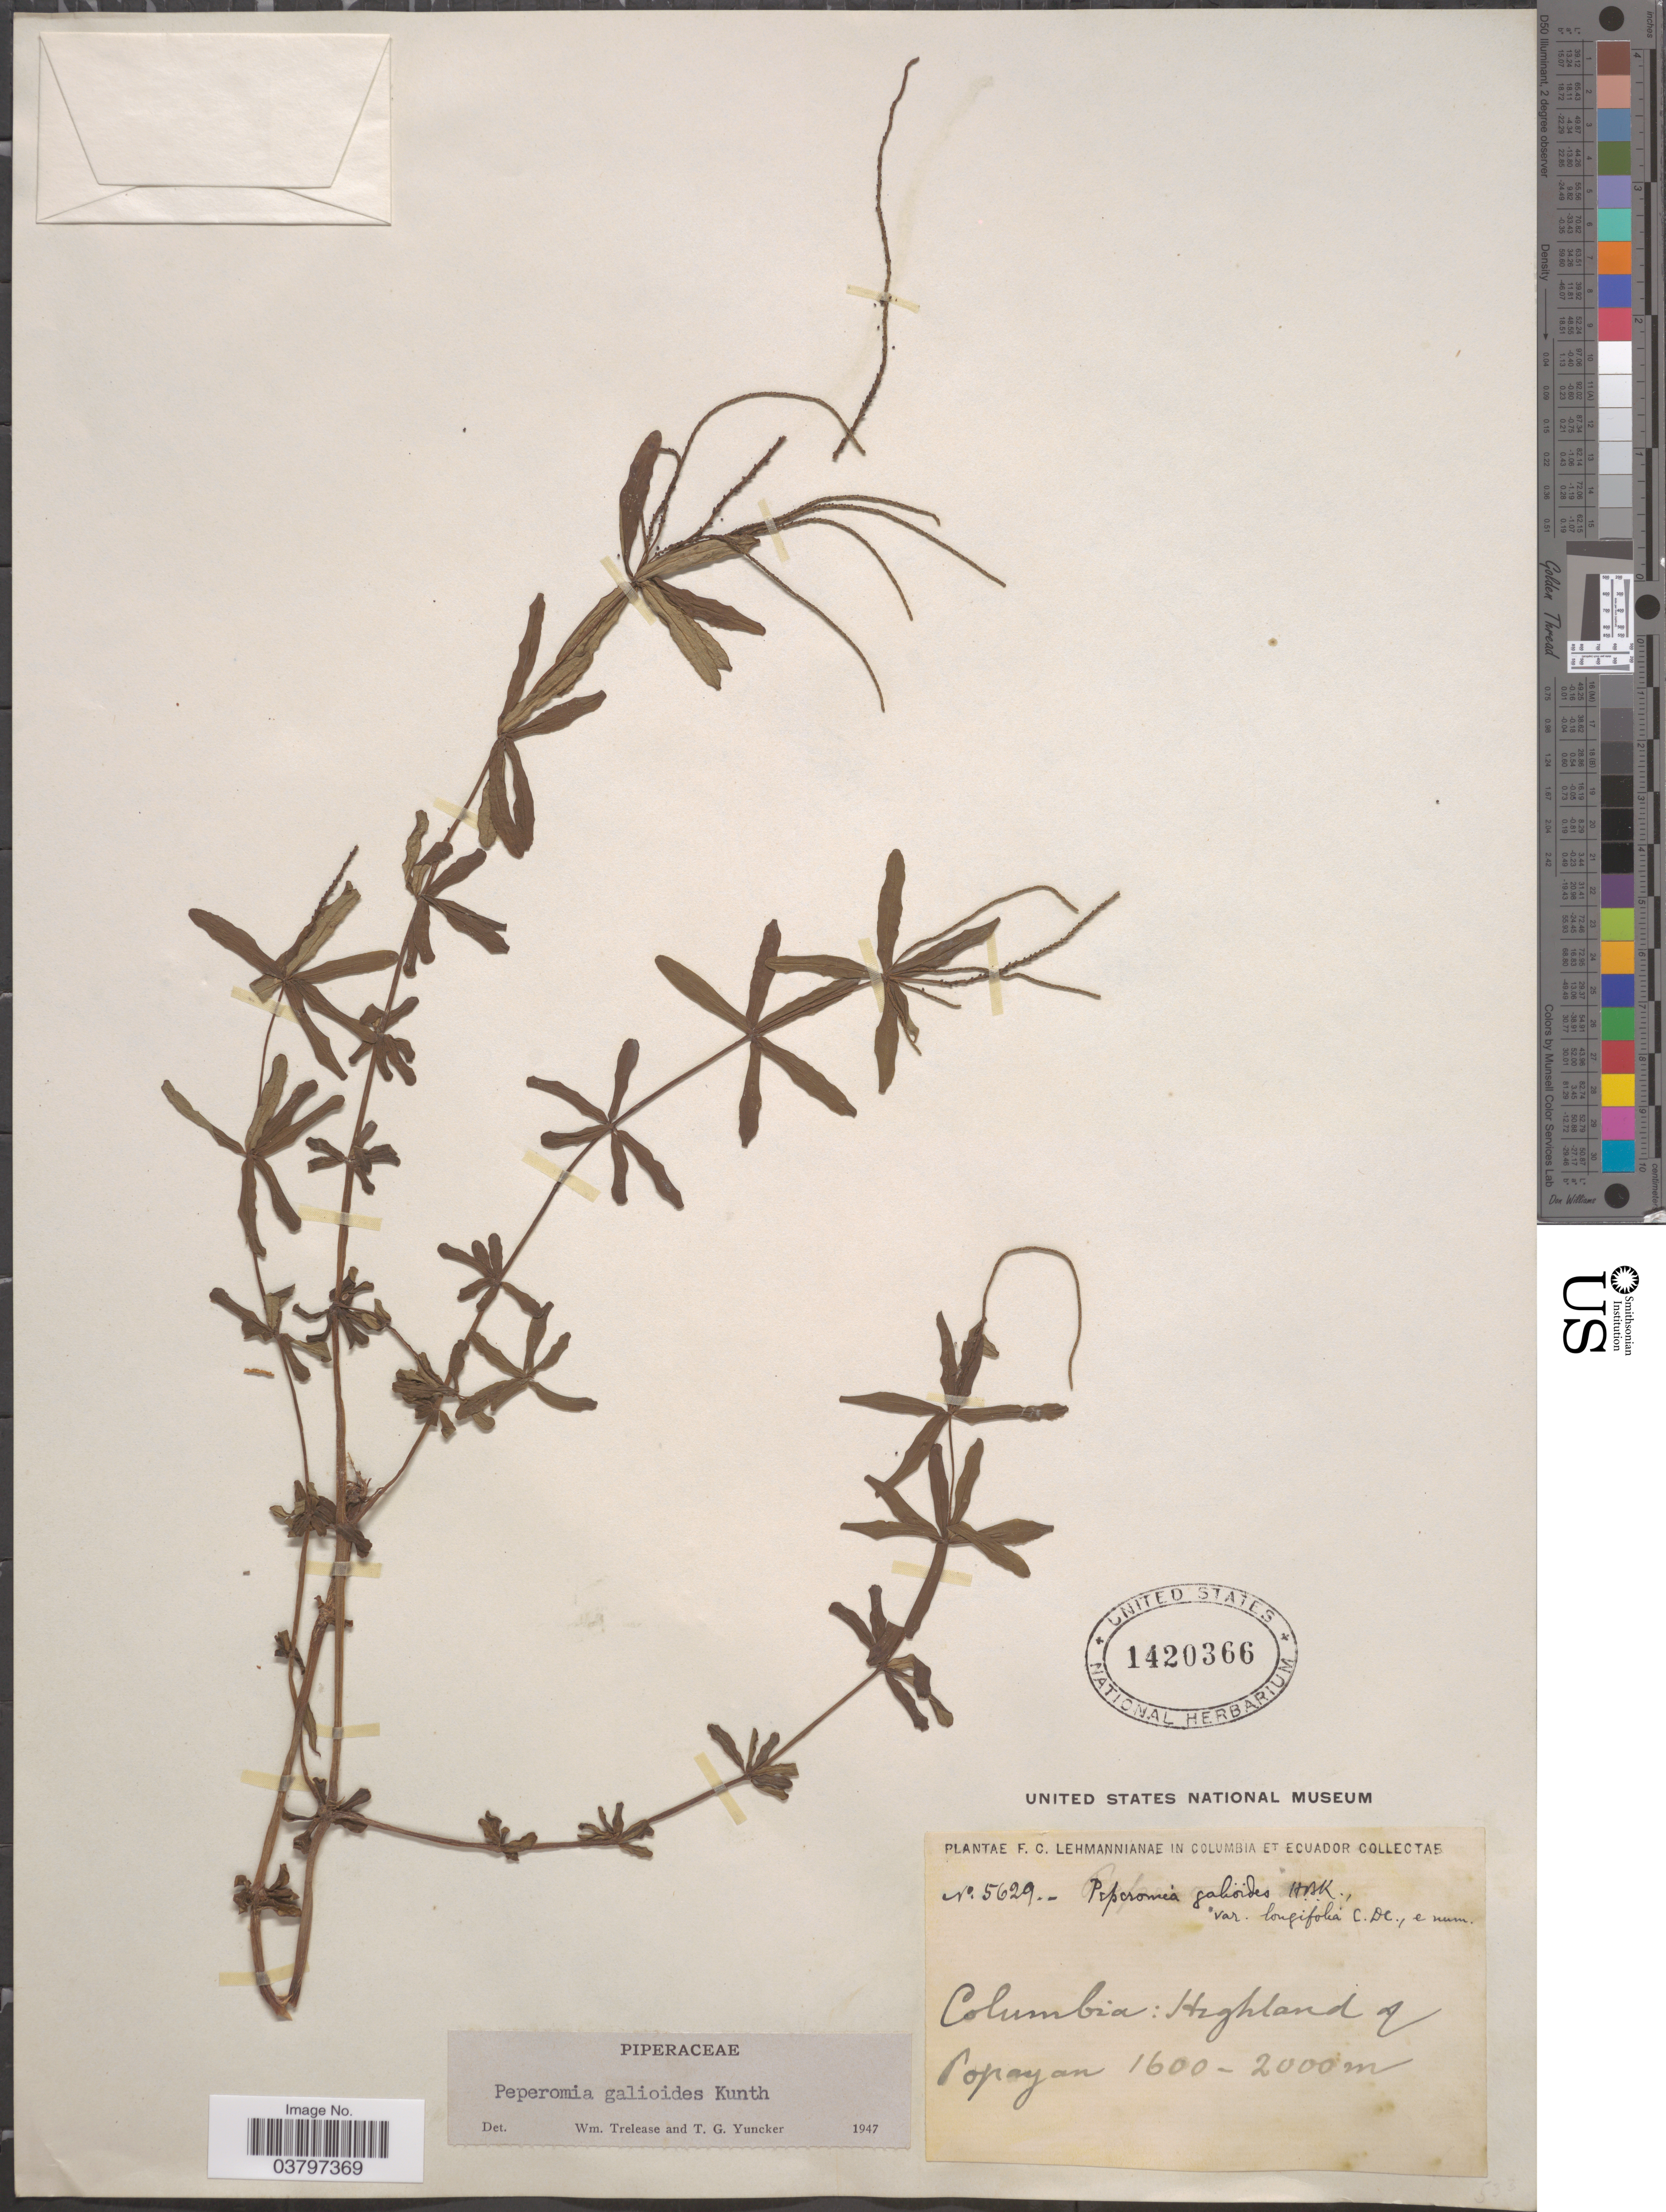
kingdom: Plantae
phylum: Tracheophyta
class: Magnoliopsida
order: Piperales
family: Piperaceae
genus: Peperomia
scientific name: Peperomia galioides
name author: Kunth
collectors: F. C. Lehmann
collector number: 5629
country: Colombia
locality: Highland of Popayan.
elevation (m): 1600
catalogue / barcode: US 1420366